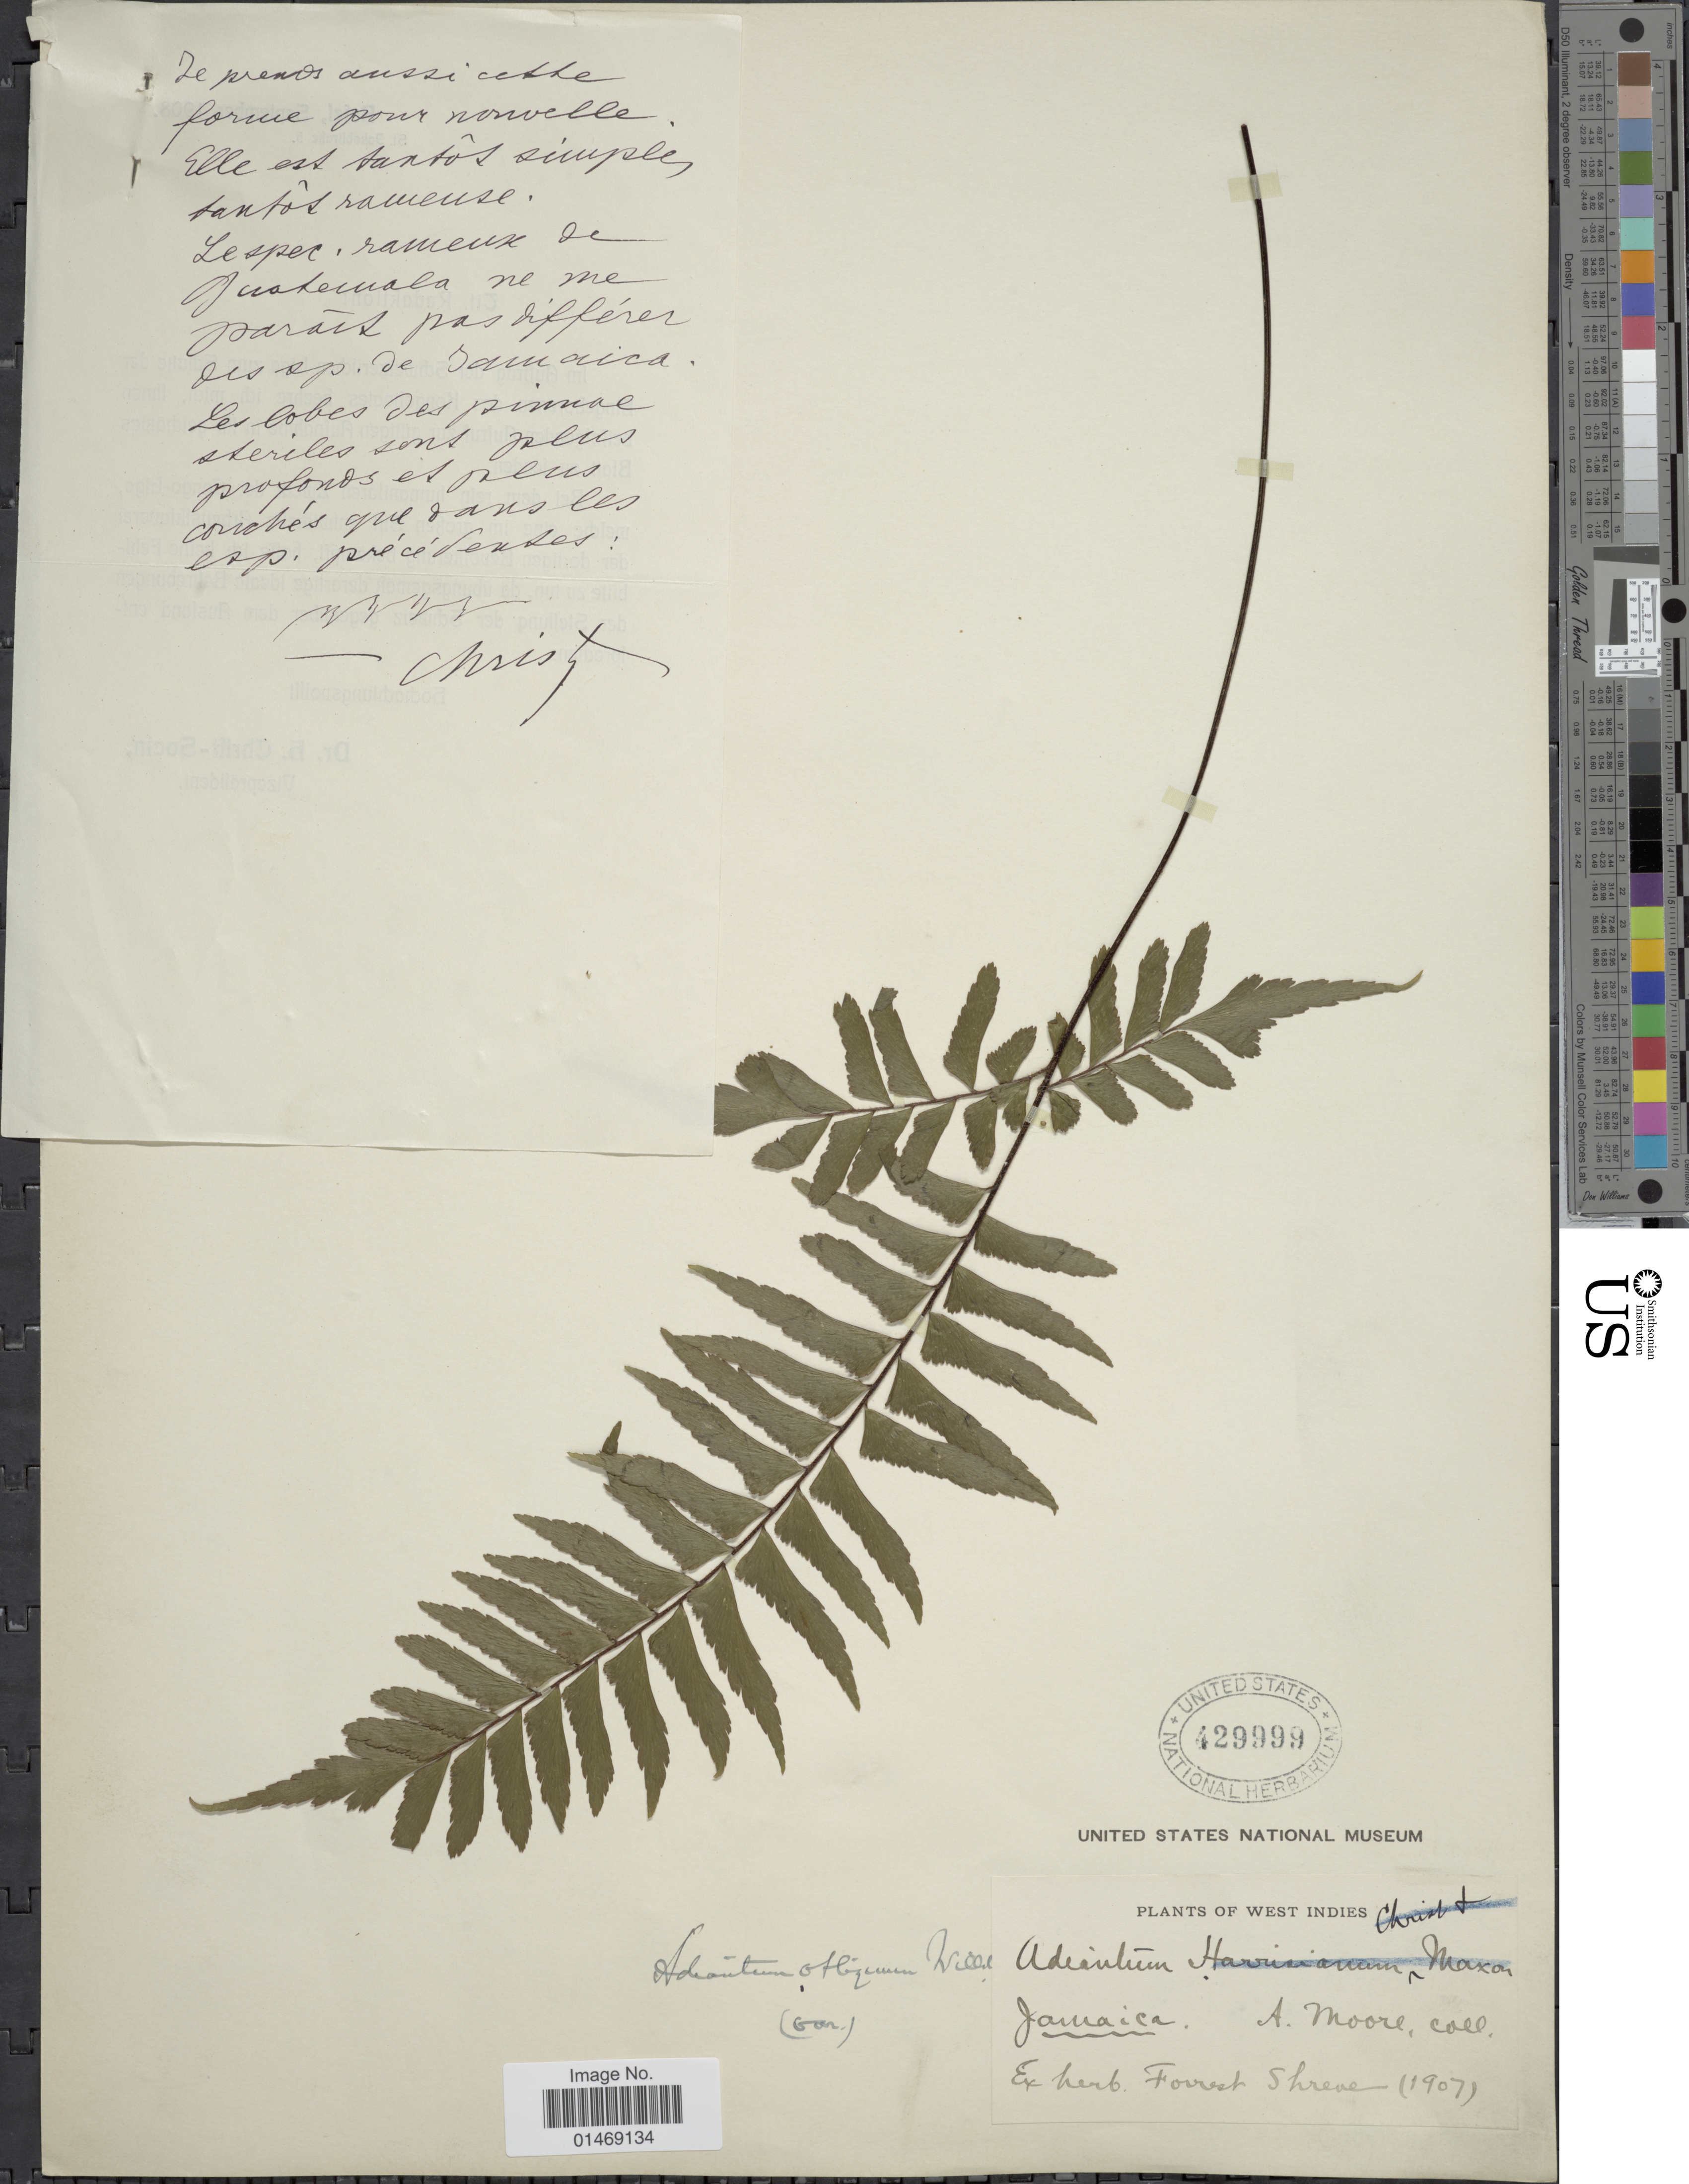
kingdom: Plantae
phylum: Tracheophyta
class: Polypodiopsida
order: Polypodiales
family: Pteridaceae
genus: Adiantum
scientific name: Adiantum obliquum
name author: Willd.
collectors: A. Moore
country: Jamaica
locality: WestIndies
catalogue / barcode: US 429999